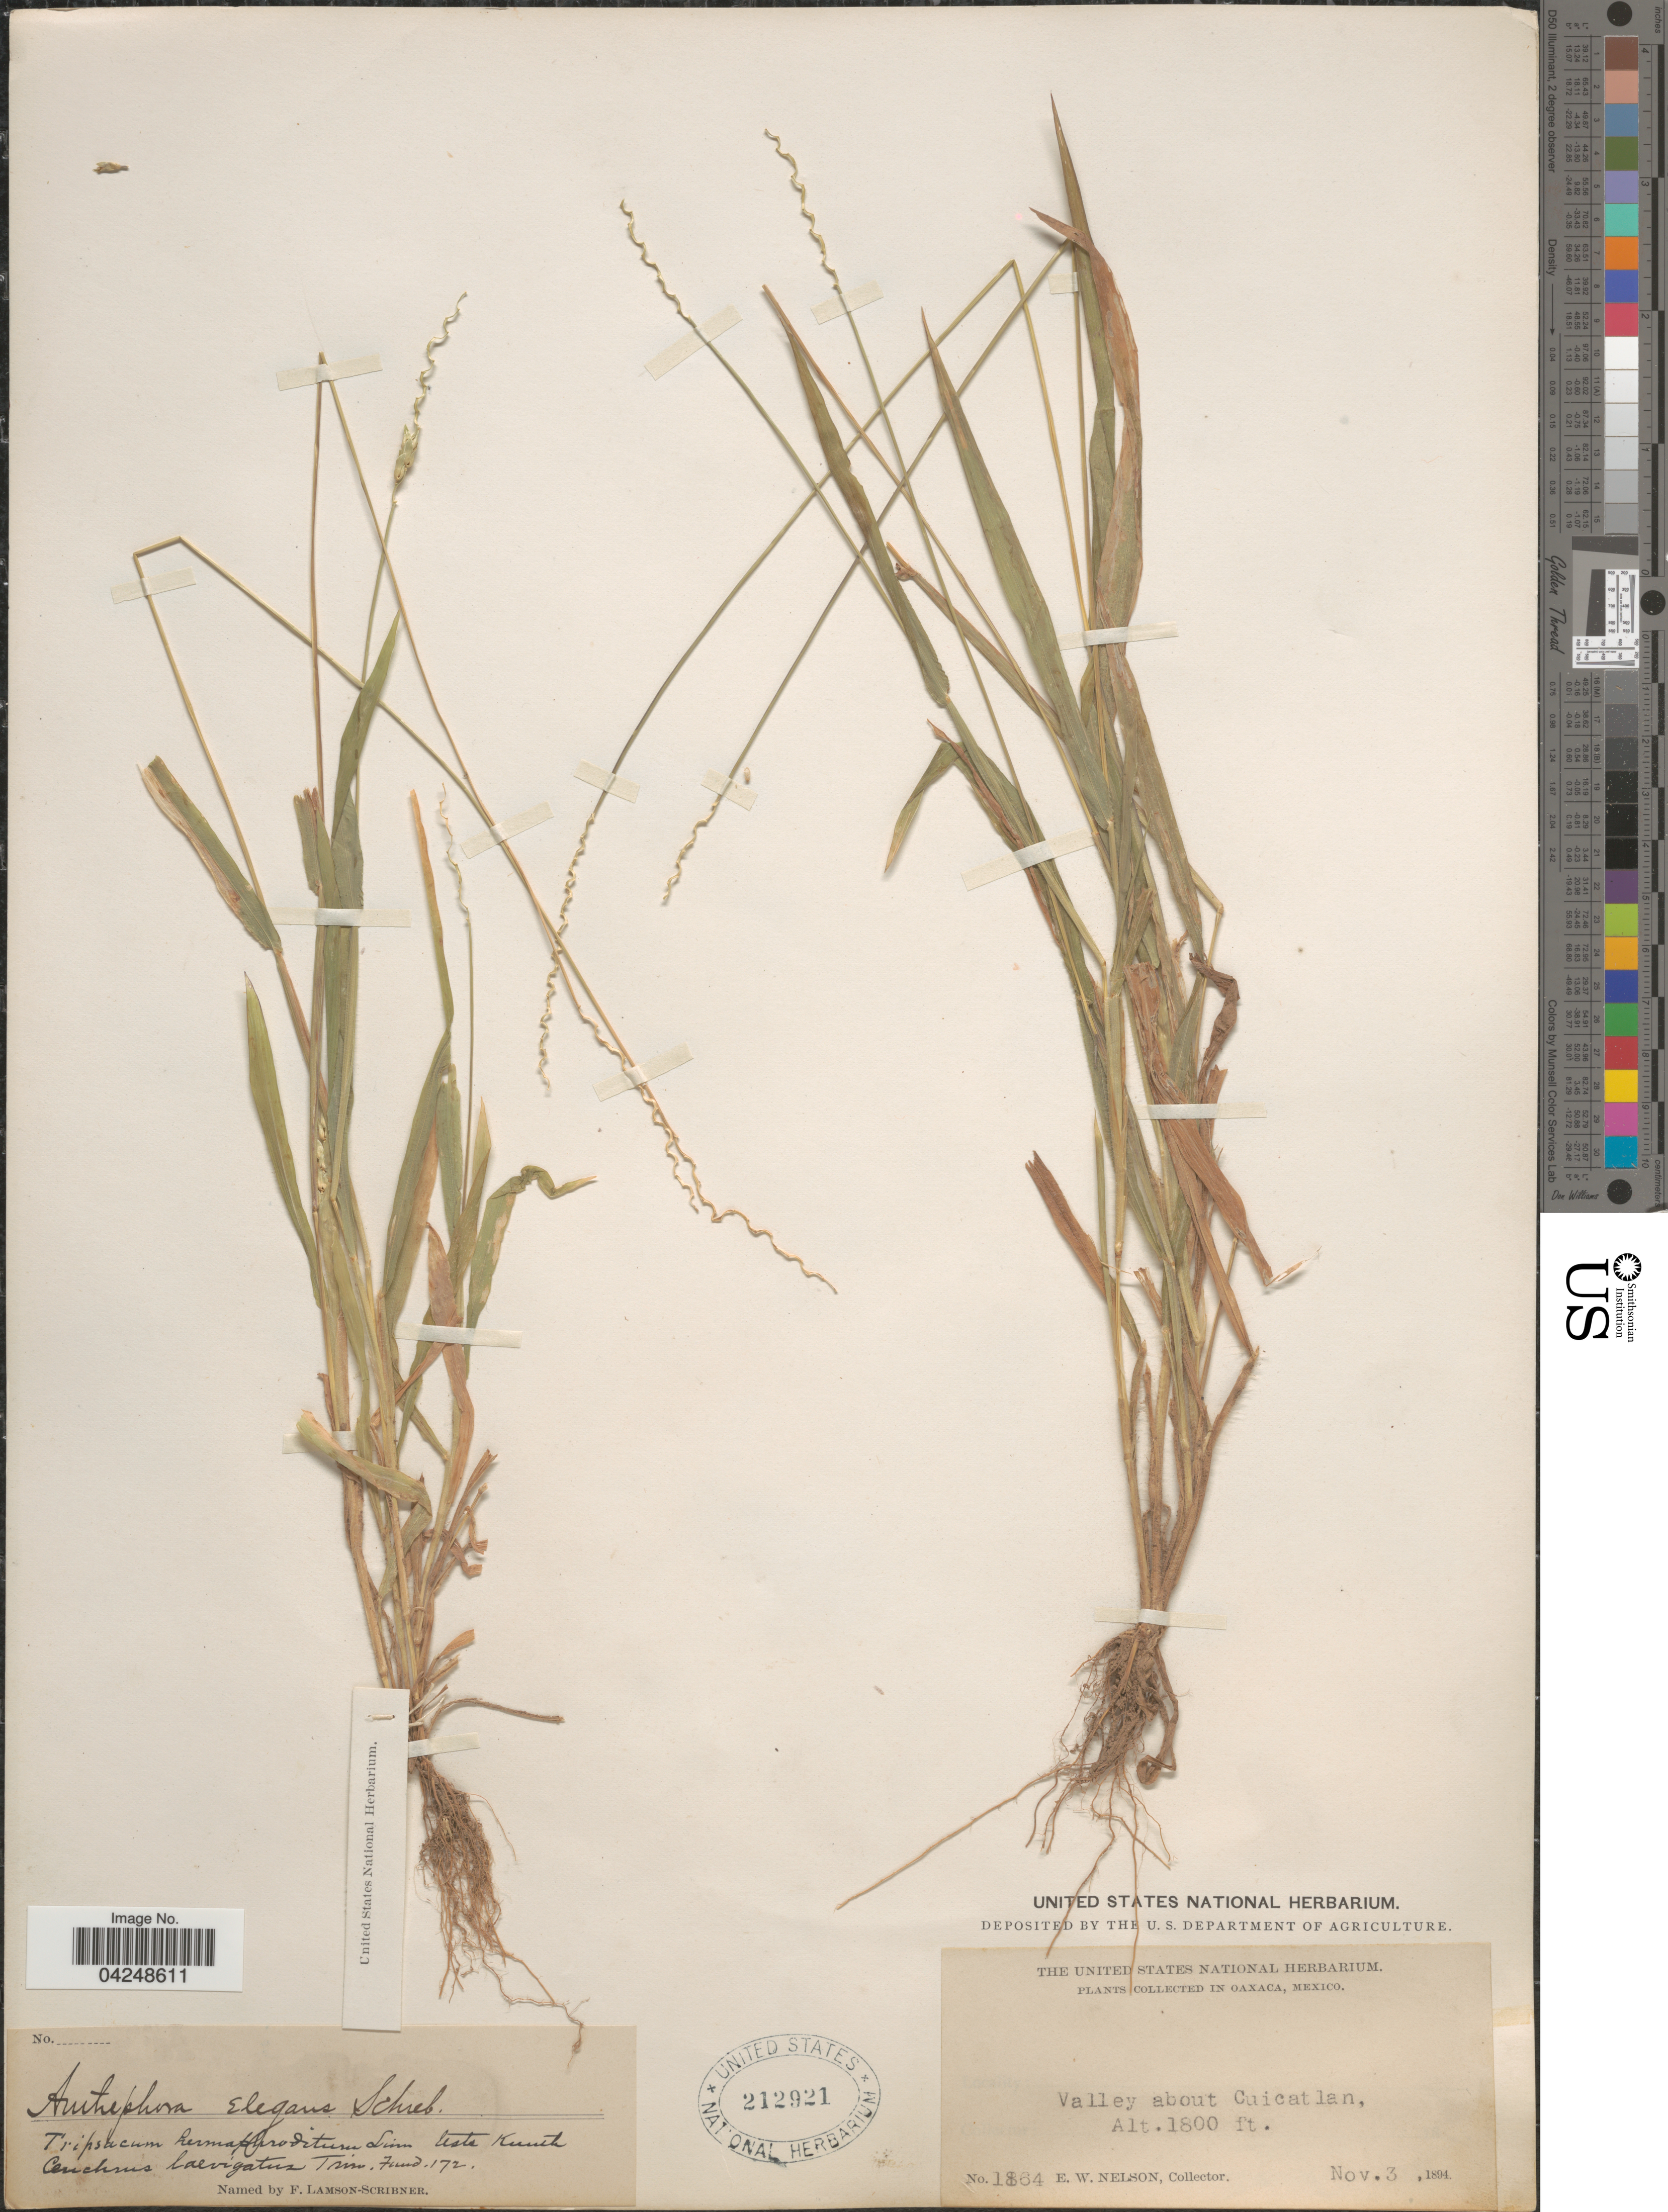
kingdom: Plantae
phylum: Tracheophyta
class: Liliopsida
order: Poales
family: Poaceae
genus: Anthephora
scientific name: Anthephora hermaphrodita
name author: (L.) Kuntze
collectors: E. W. Nelson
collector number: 1864*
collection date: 1894-11-03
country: Mexico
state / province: Oaxaca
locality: Valley about Cuicatlan.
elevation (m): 549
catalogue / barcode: US 212921